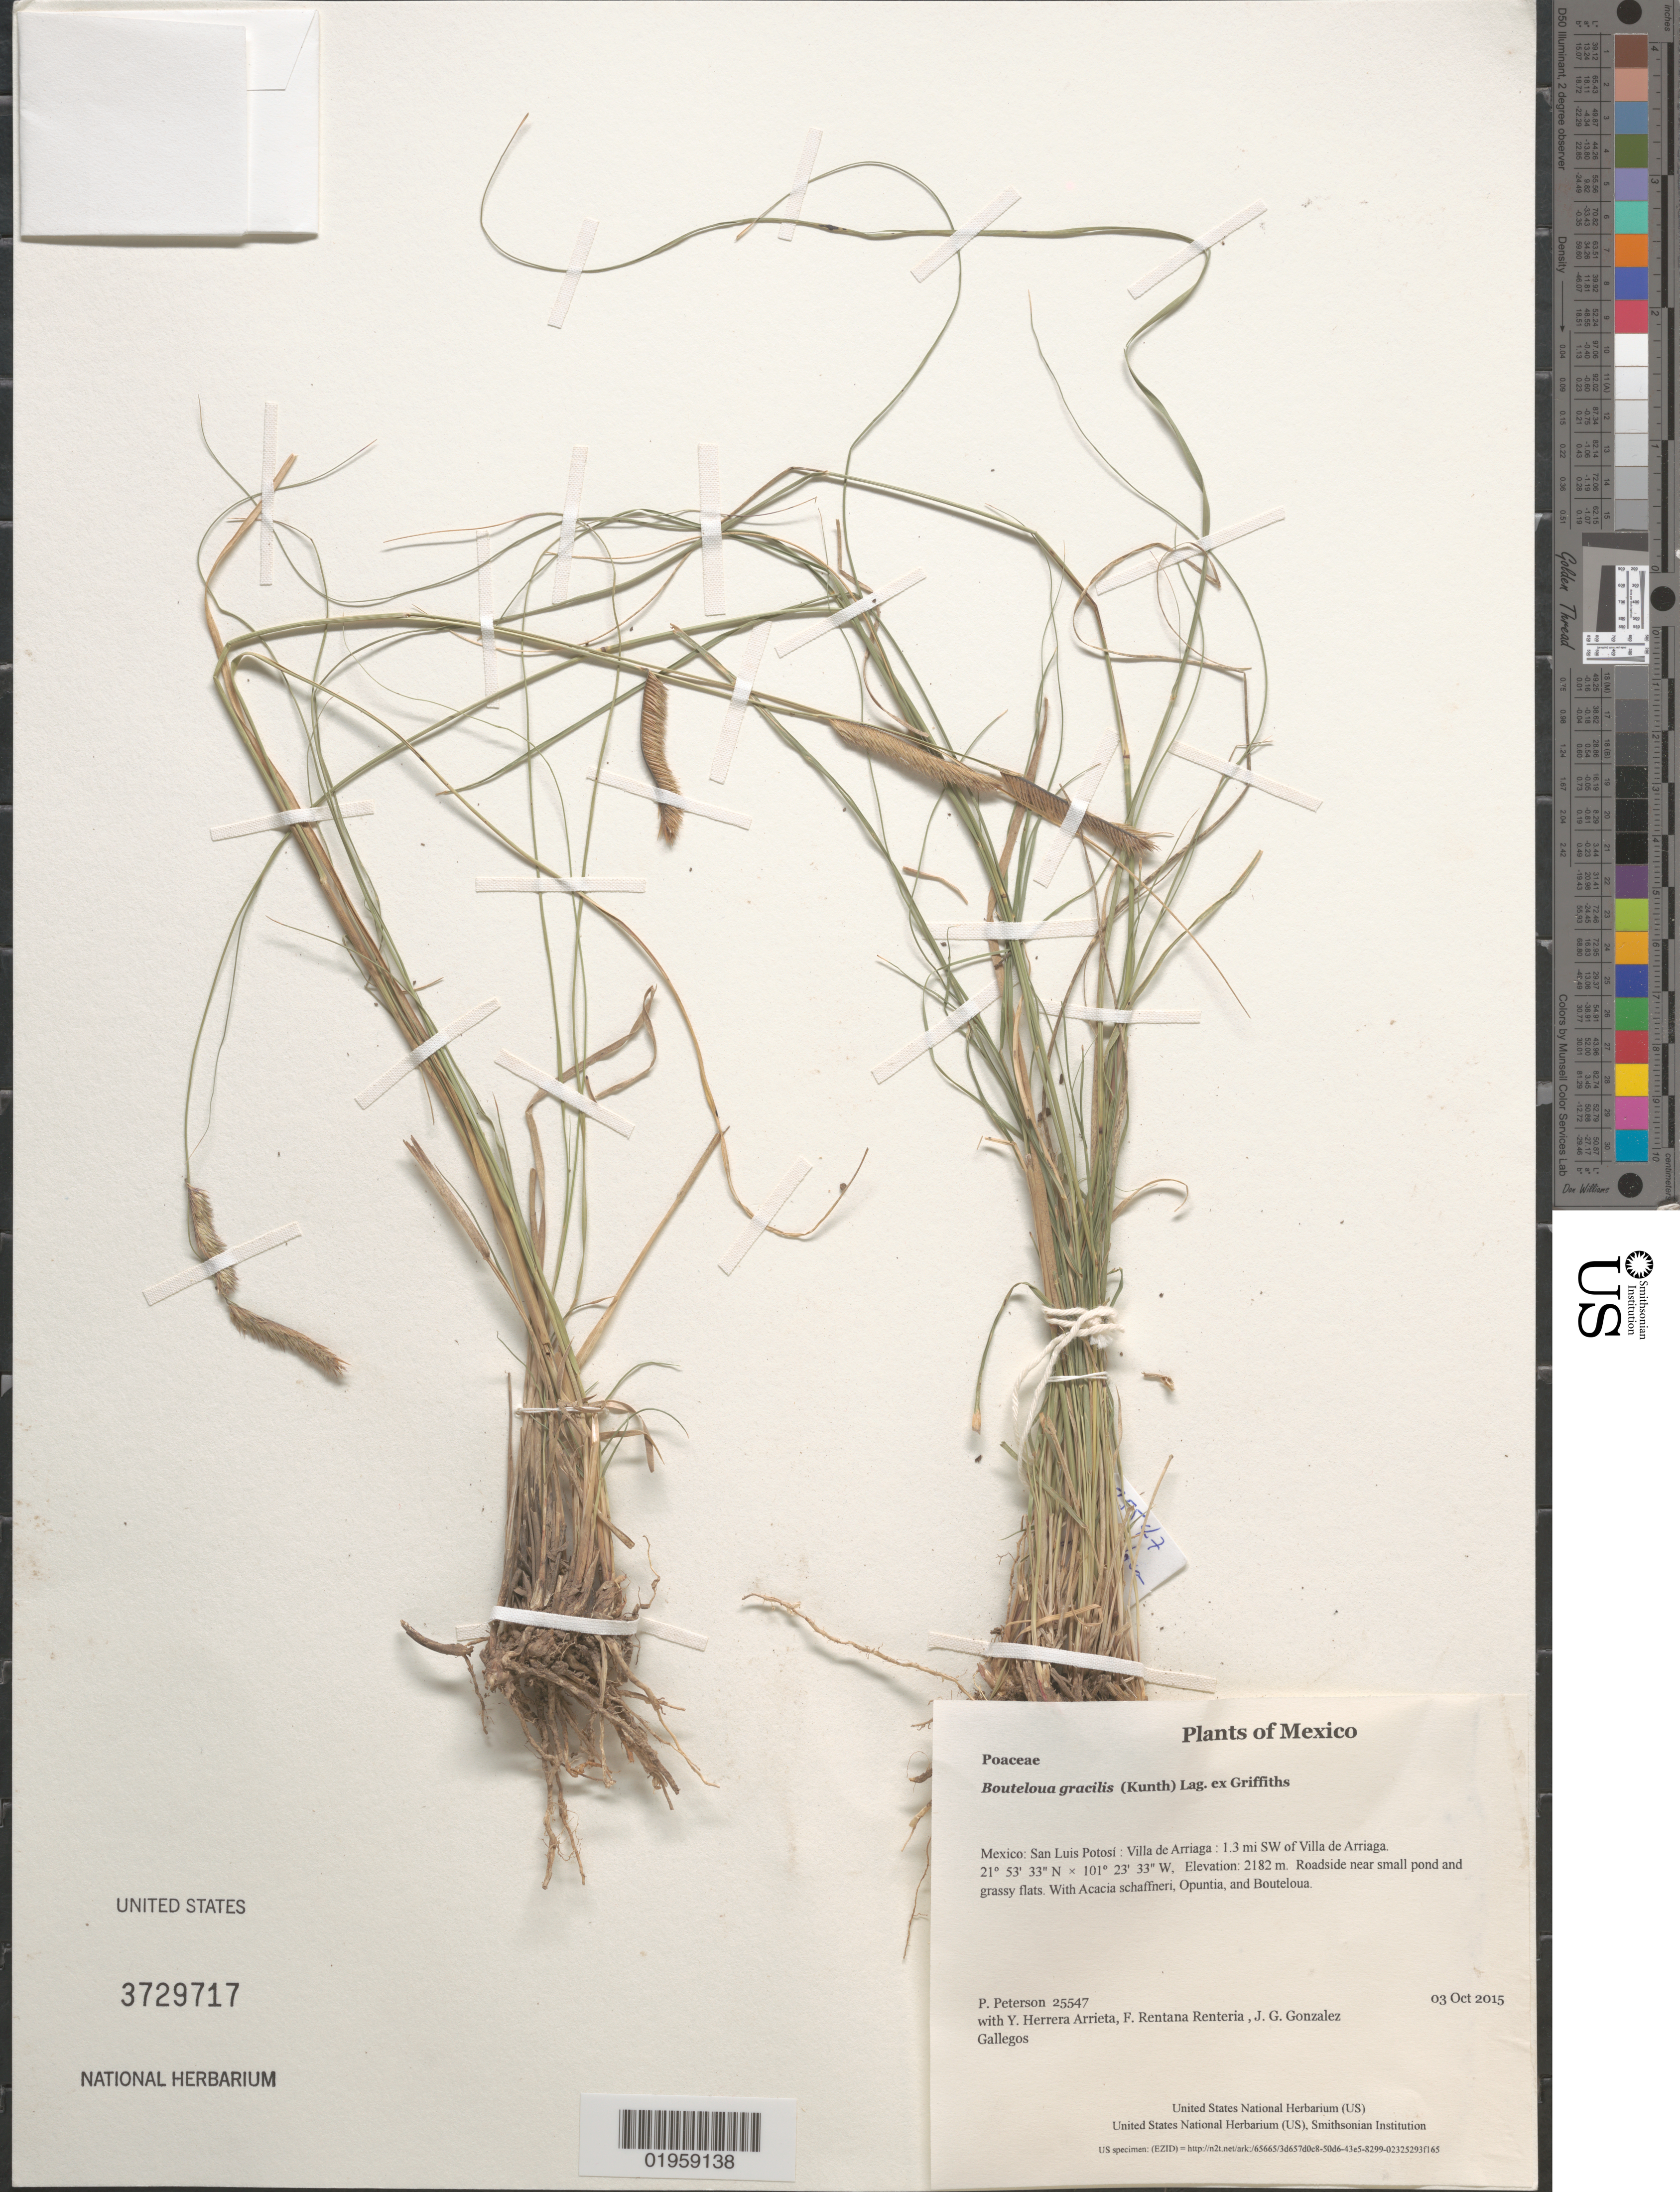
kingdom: Plantae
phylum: Tracheophyta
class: Liliopsida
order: Poales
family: Poaceae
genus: Bouteloua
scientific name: Bouteloua gracilis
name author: (Kunth) Lag. ex Griffiths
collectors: P. M. Peterson, Y. Herrera Arrieta, F. Rentana Renteria & J. G. Gonzalez Gallegos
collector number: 25547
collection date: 2015-10-03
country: Mexico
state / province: San Luis Potosí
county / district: Villa de Arriaga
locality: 1.3 mi SW of Villa de Arriaga.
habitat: Roadside near small pond and grassy flats.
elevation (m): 2182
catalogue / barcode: US 3729717